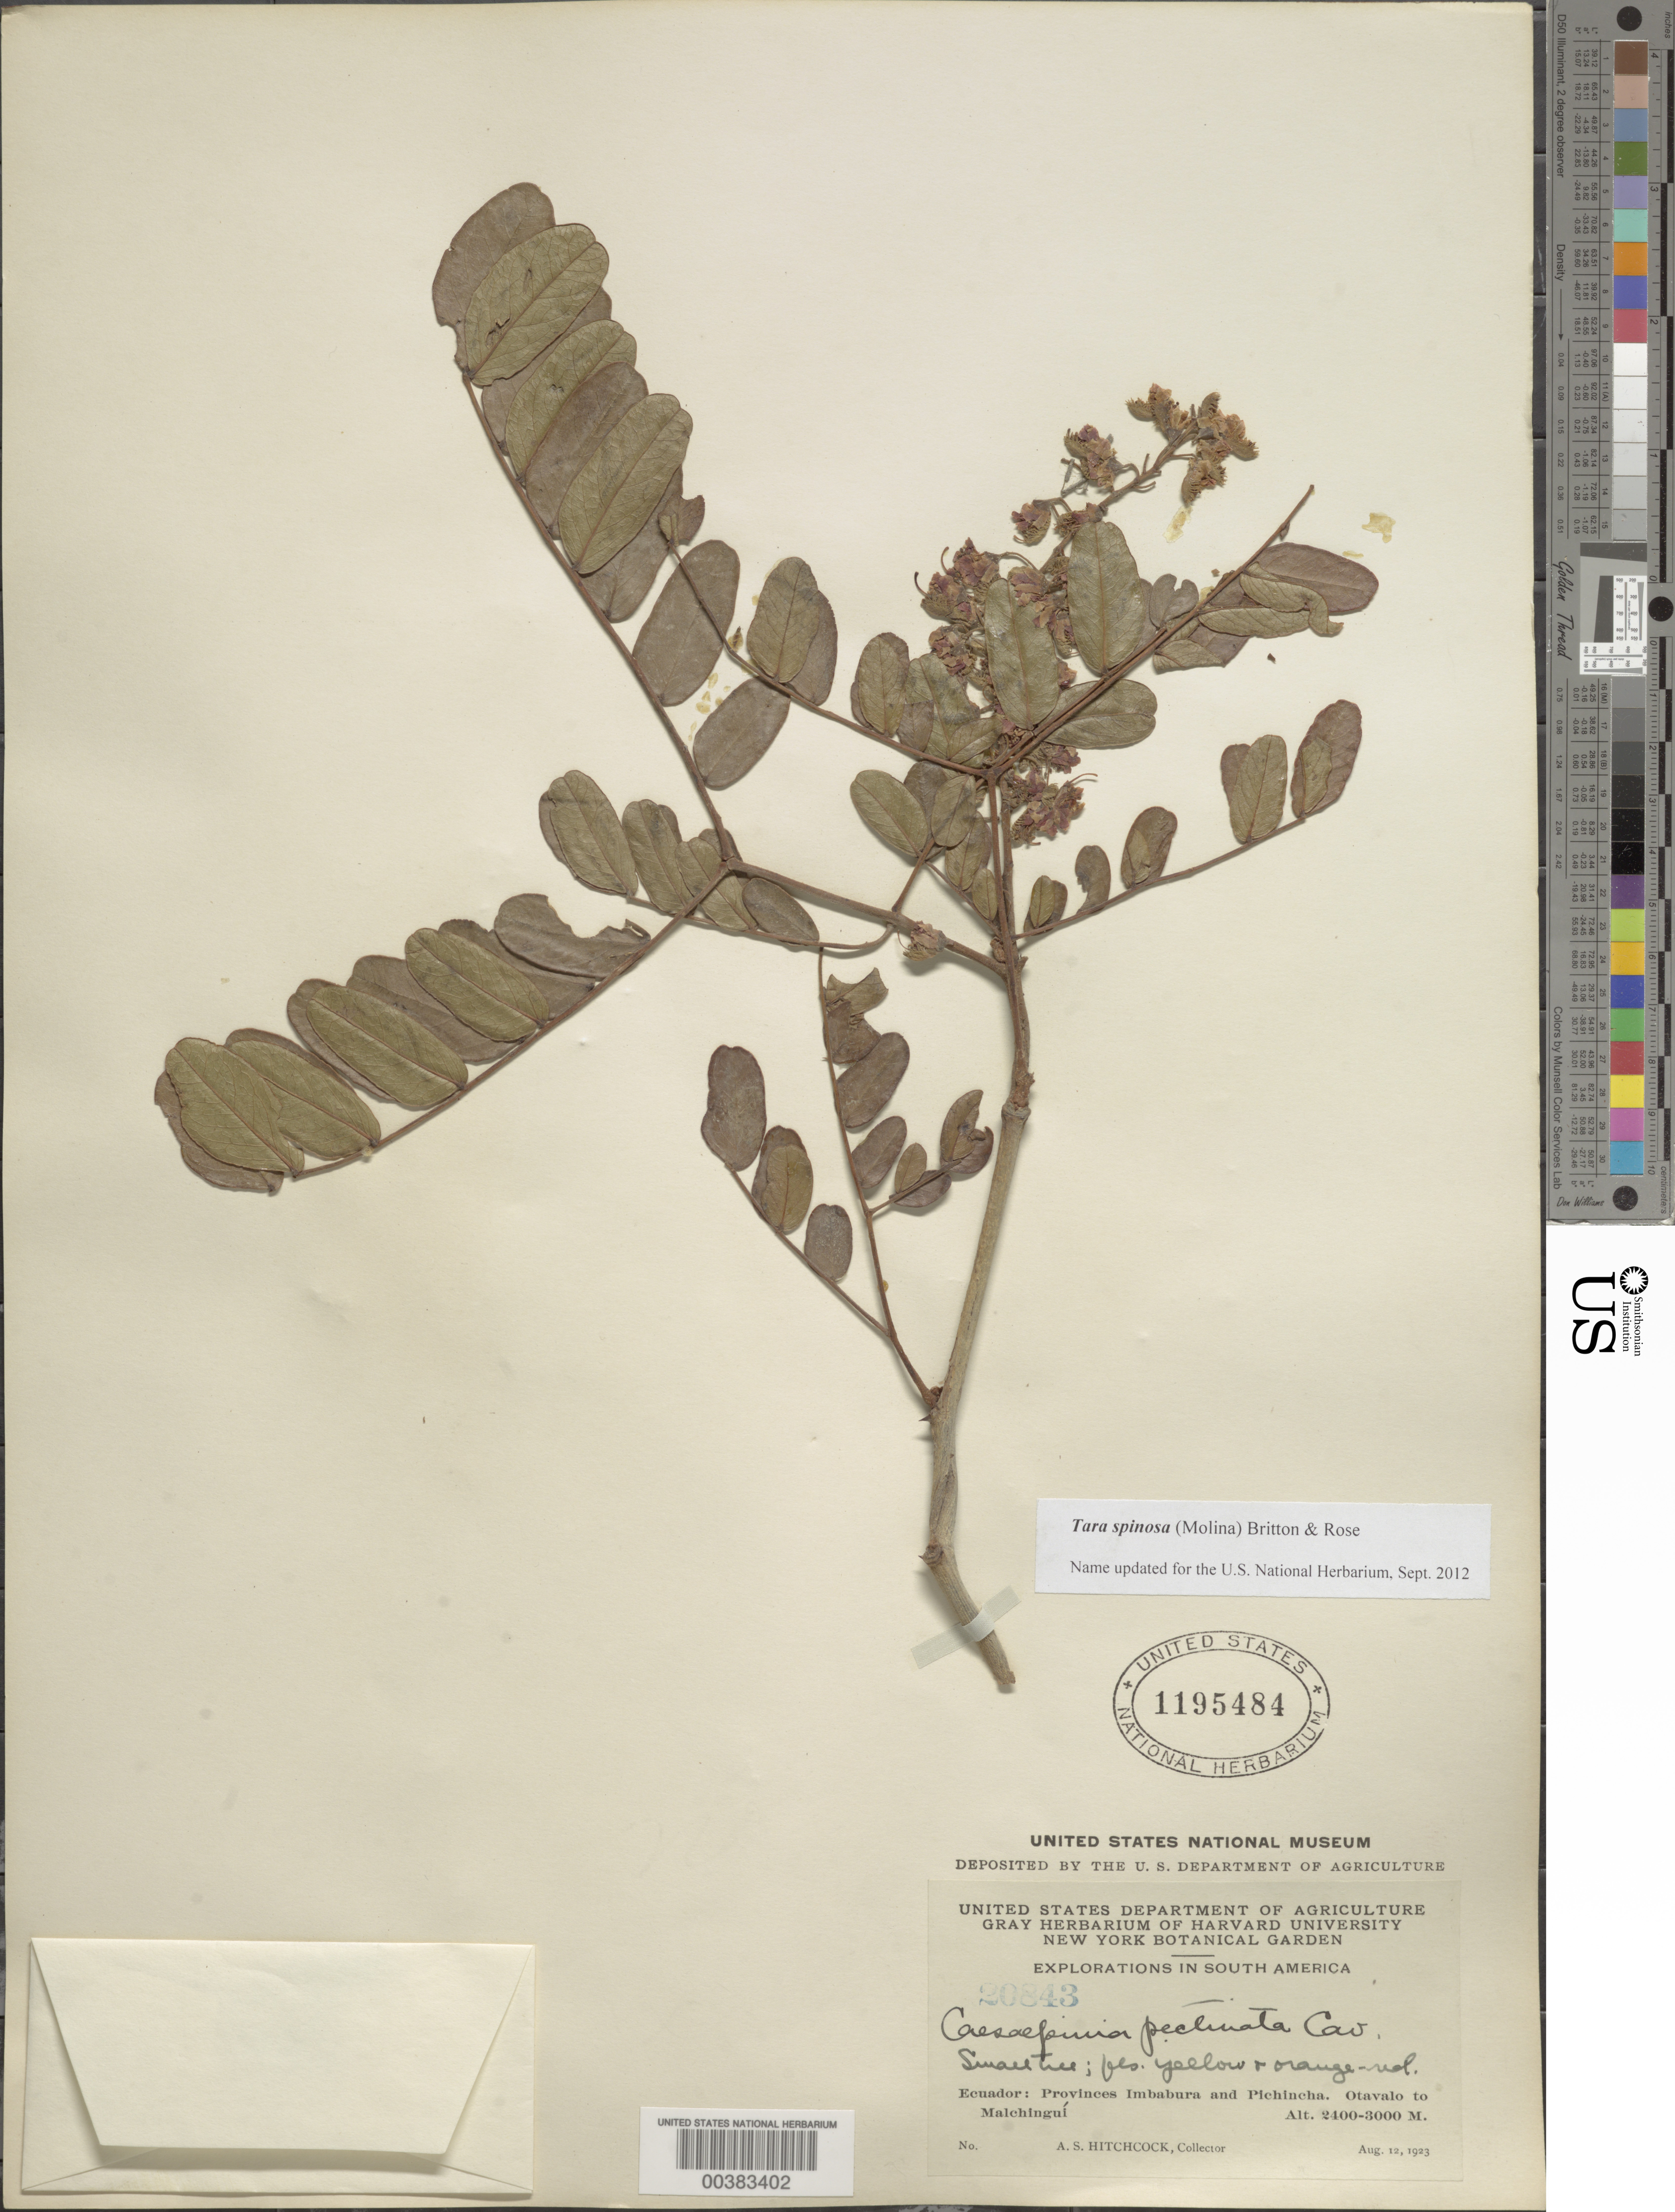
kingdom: Plantae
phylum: Tracheophyta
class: Magnoliopsida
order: Fabales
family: Fabaceae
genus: Tara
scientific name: Tara spinosa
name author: (Molina) Britton & Rose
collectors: A. S. Hitchcock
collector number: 20843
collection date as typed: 12 Aug 1923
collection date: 1923-08-12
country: Ecuador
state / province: Imbabura / Pichincha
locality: Otavalo to Malchingui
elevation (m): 2400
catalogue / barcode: US 1195484